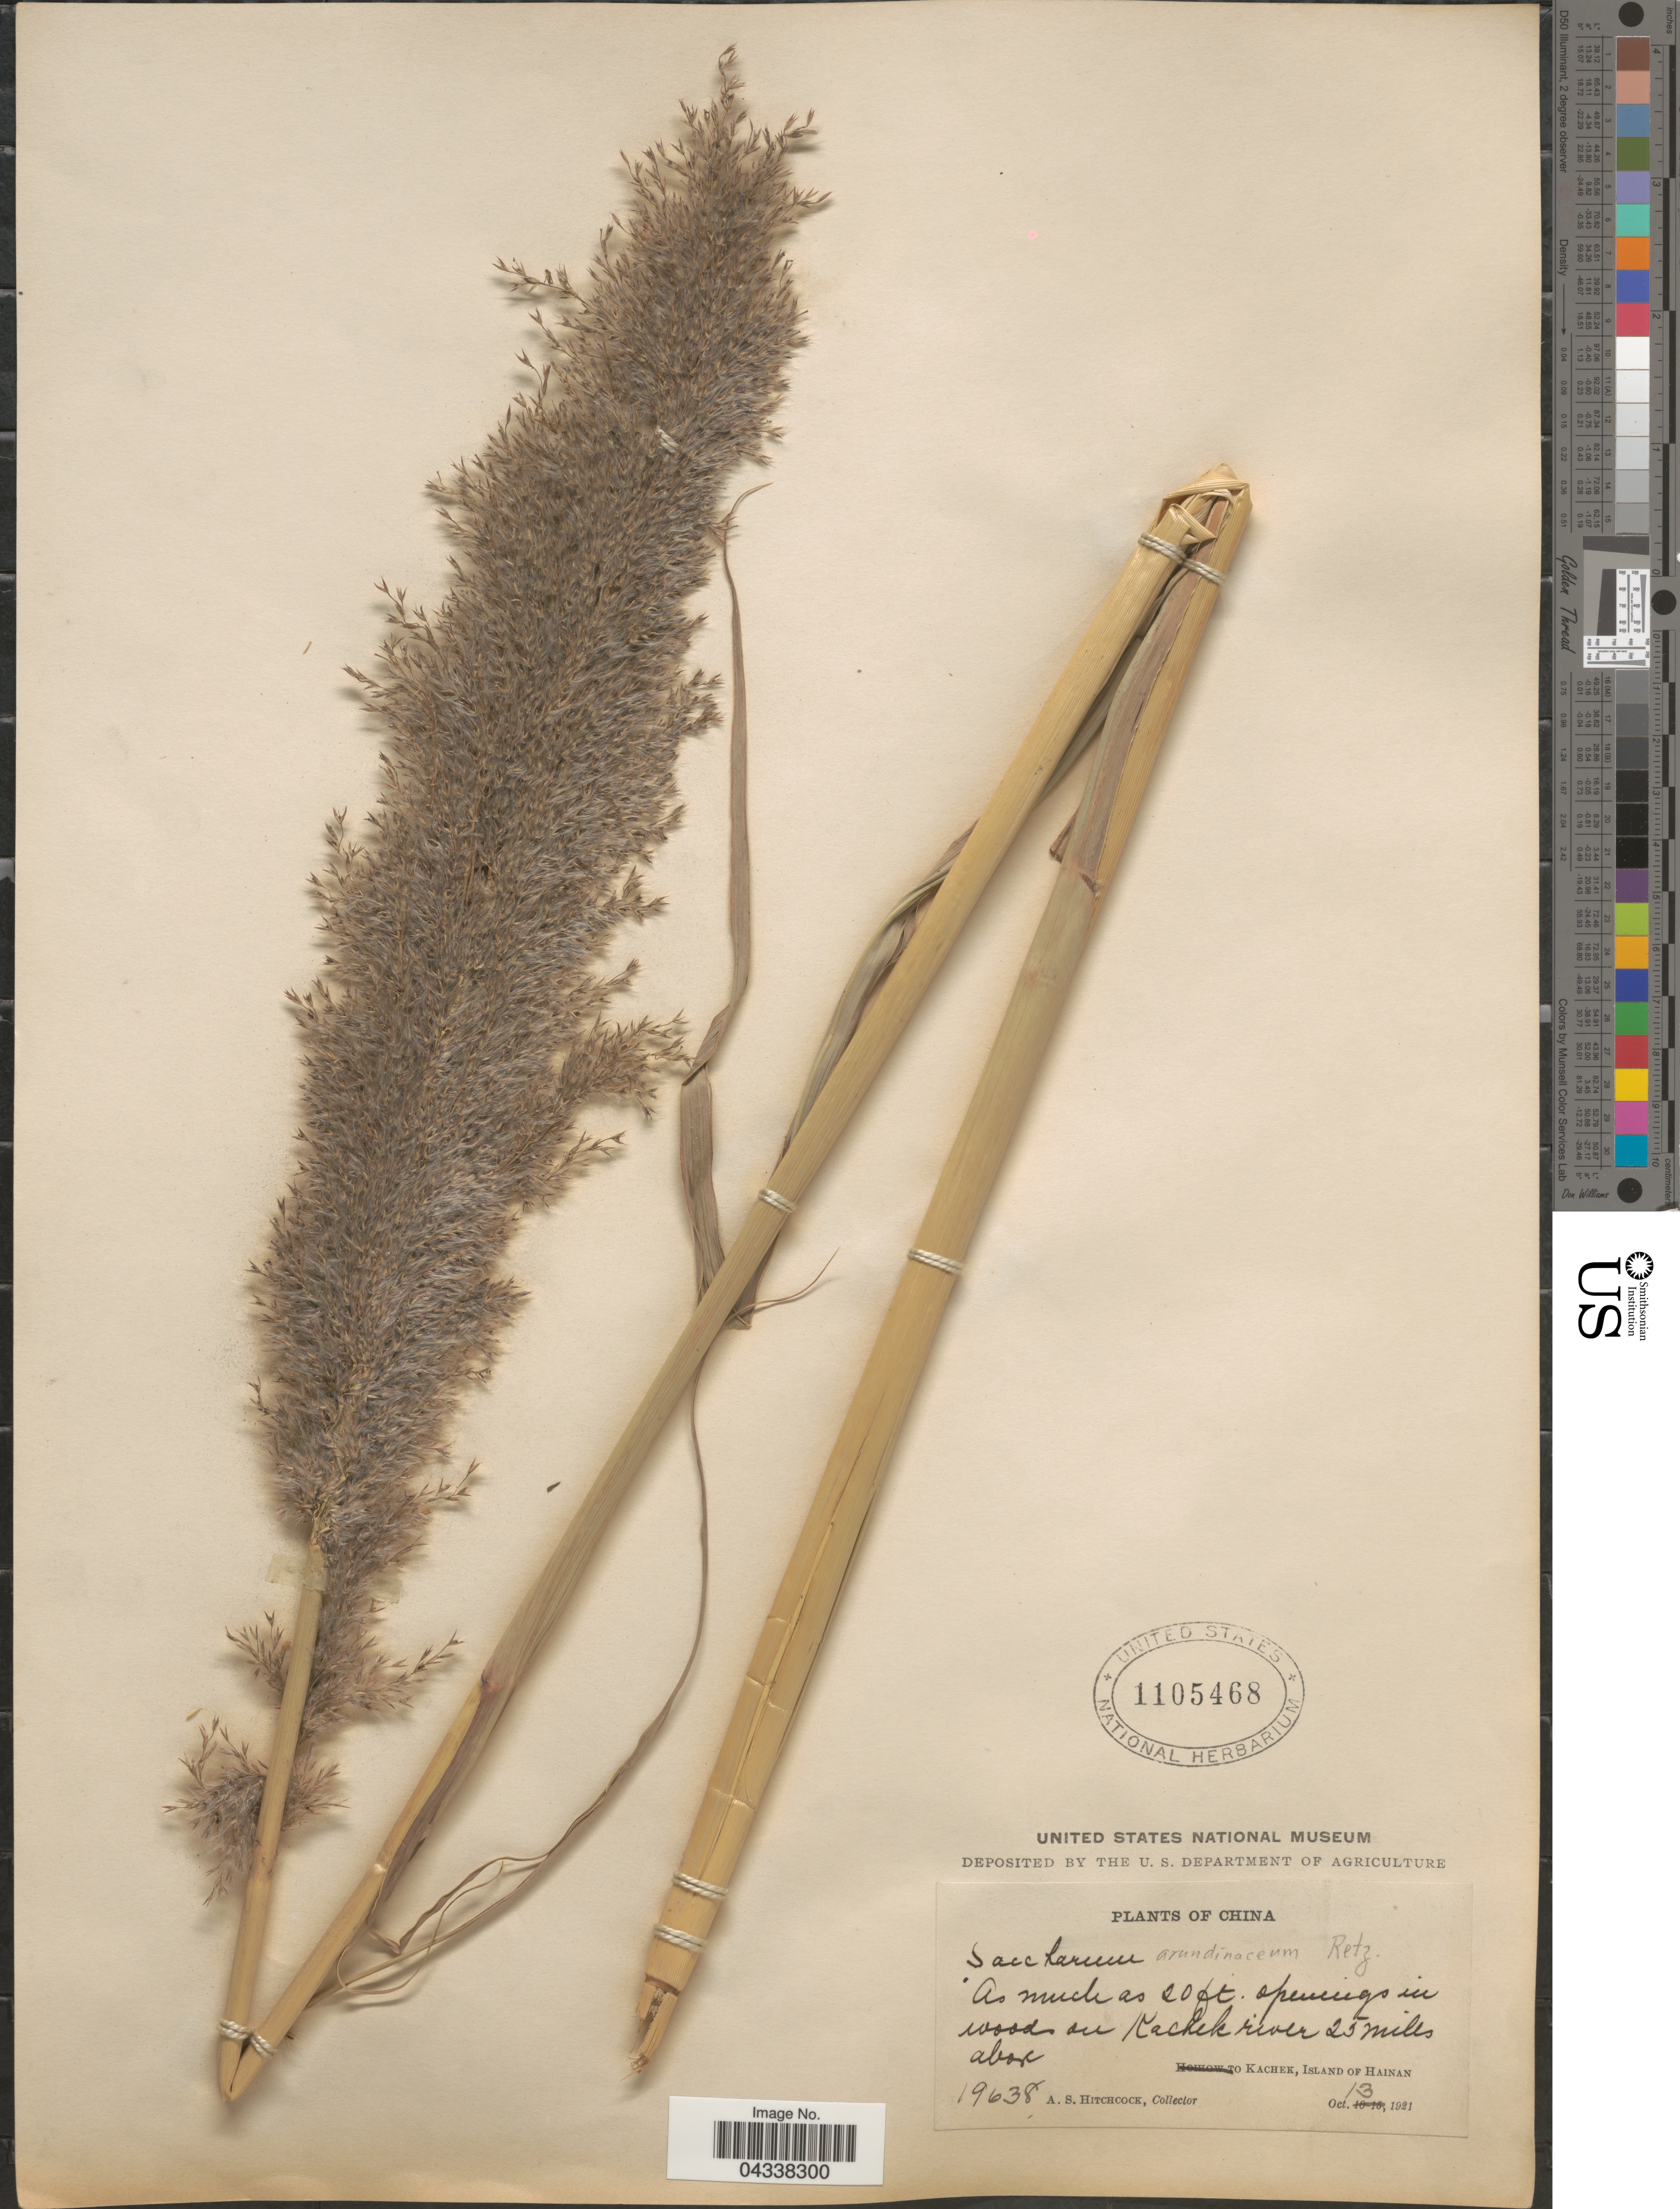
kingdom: Plantae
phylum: Tracheophyta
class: Liliopsida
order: Poales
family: Poaceae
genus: Tripidium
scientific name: Tripidium arundinaceum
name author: (Retz.) Welker et al.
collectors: A. S. Hitchcock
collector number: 19638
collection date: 1921-10-13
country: China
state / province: Hainan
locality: Openings in woods on Kachek river 25 miles above. Kachek, Island of Hainan.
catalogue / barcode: US 1105468